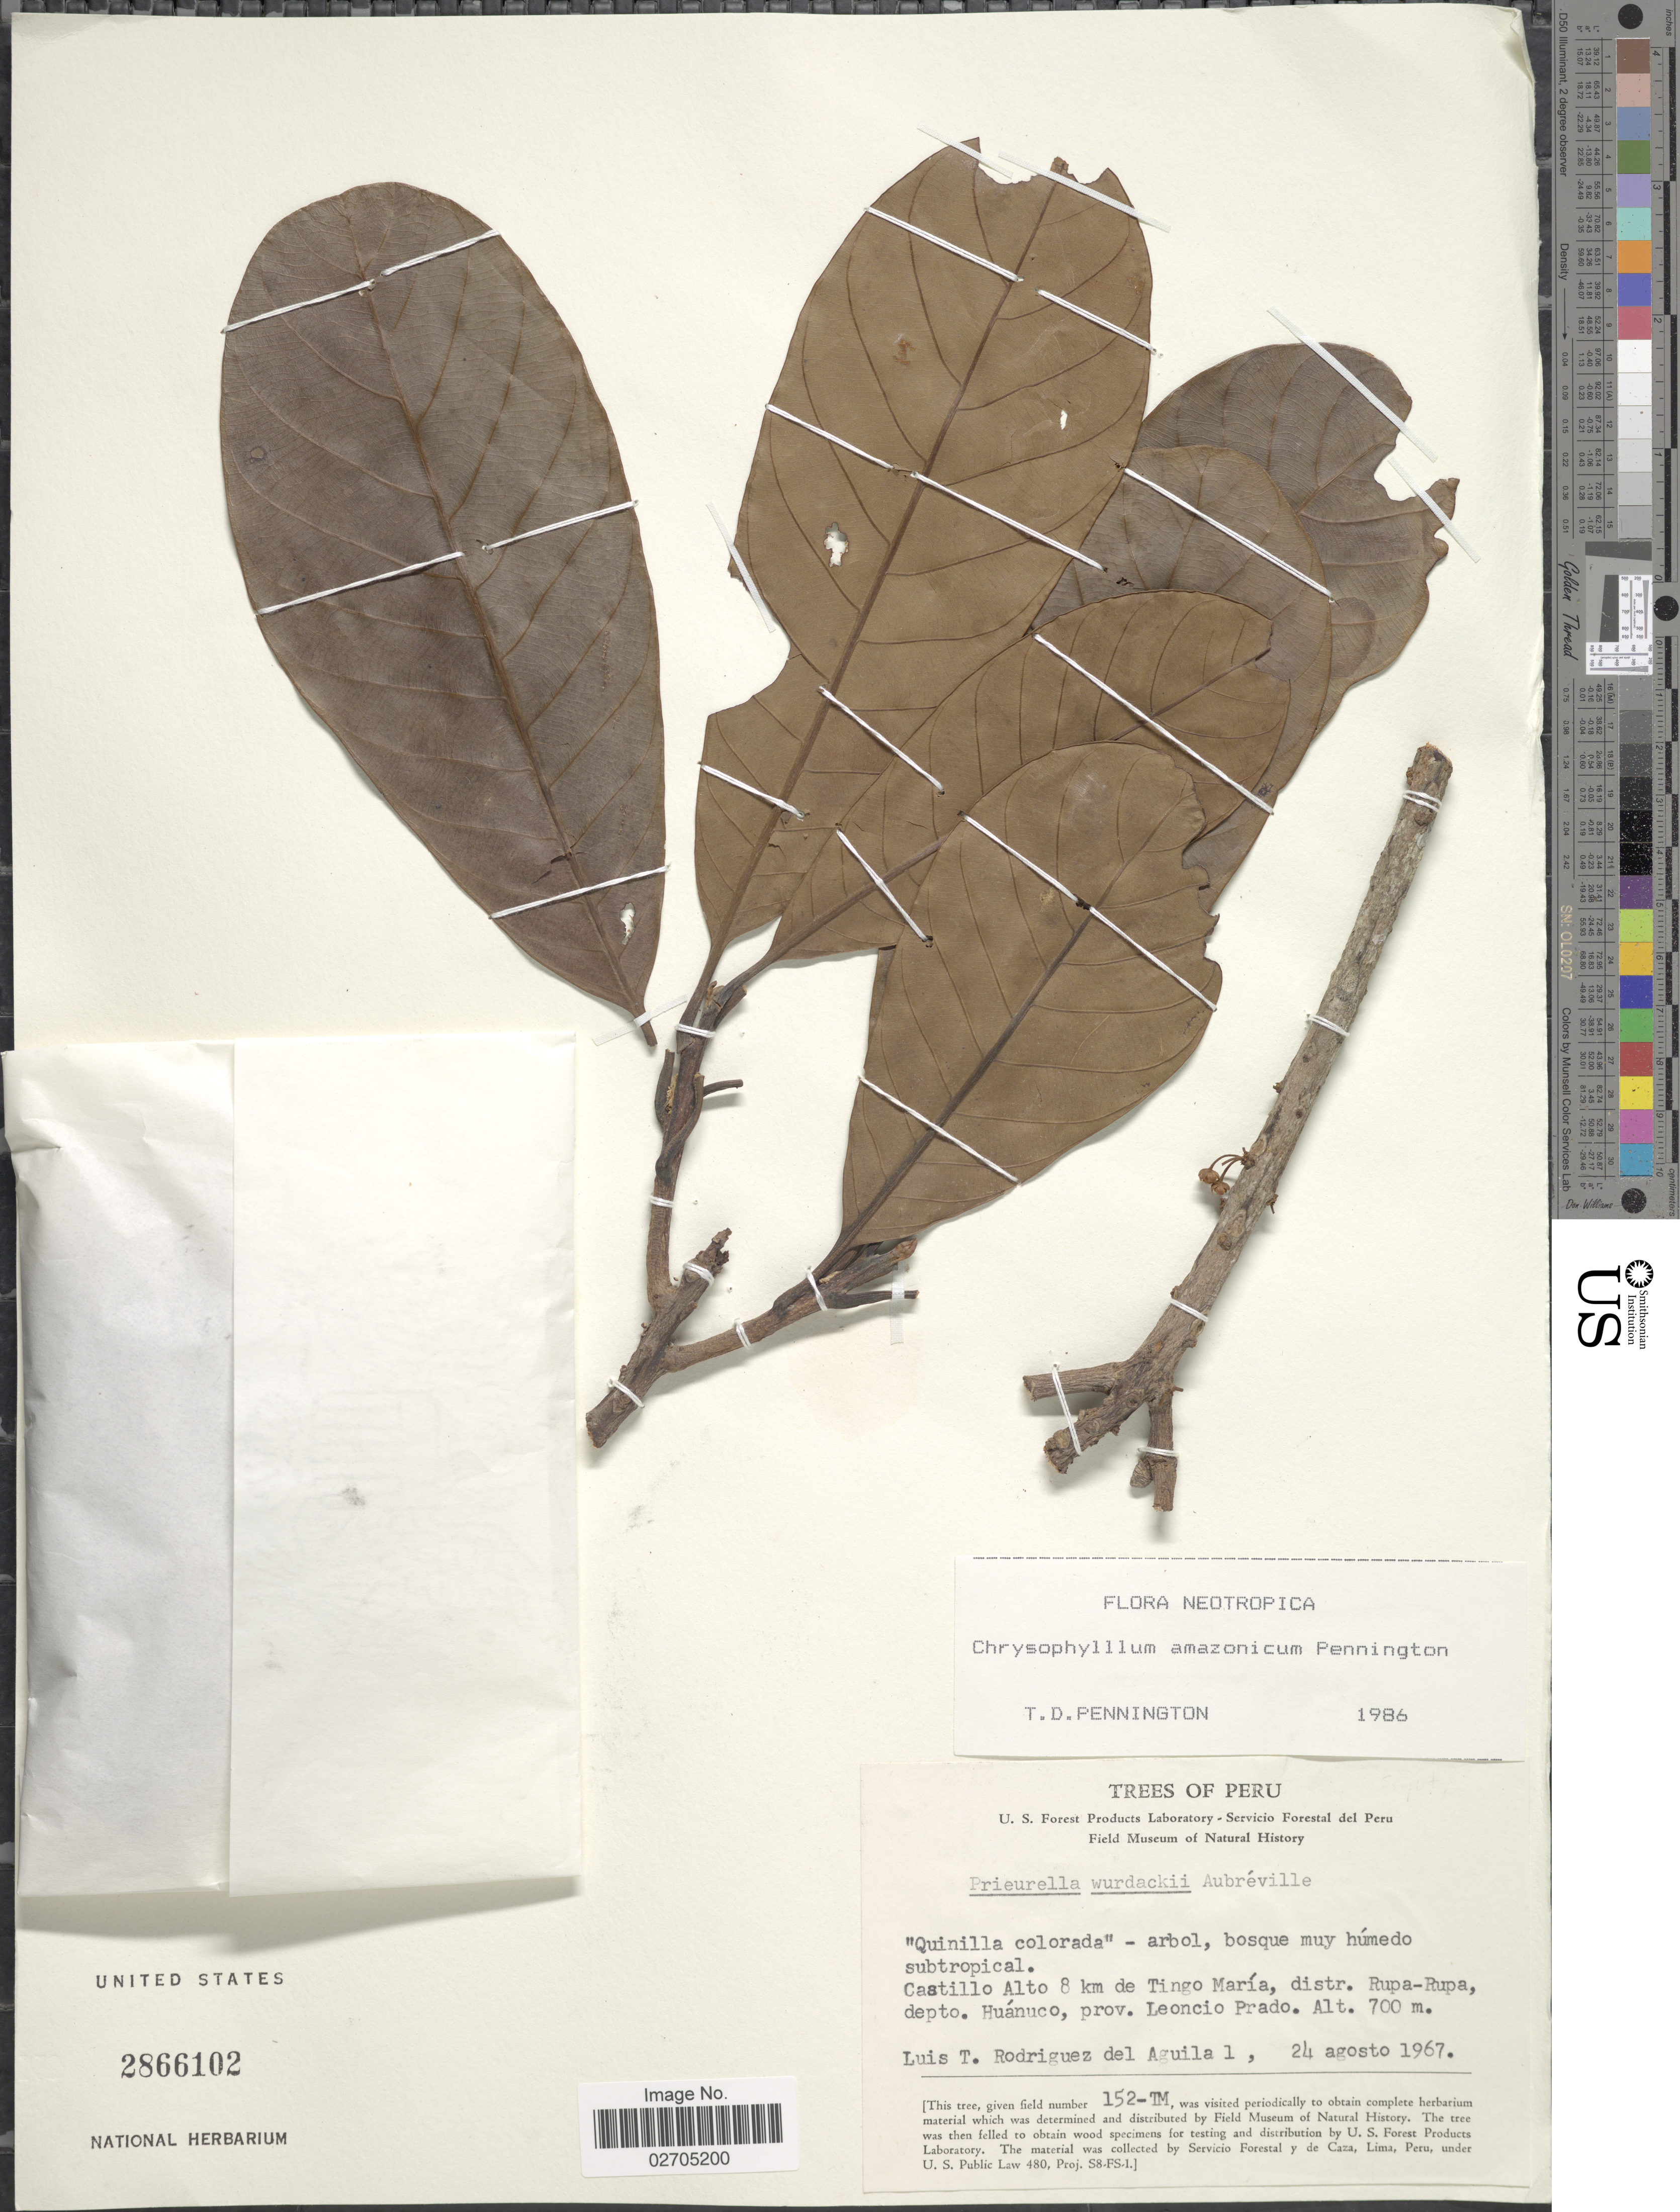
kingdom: Plantae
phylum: Tracheophyta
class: Magnoliopsida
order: Ericales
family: Sapotaceae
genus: Chrysophyllum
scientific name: Chrysophyllum amazonicum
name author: T.D. Penn.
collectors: L. Rodriguez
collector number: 1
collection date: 1967-08-24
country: Peru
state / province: Huánuco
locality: Castillo Alto 8 km de Tingo Maria, distr. Rupa-Rupa, prov. Loencio Prado.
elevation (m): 700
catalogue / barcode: US 2866102